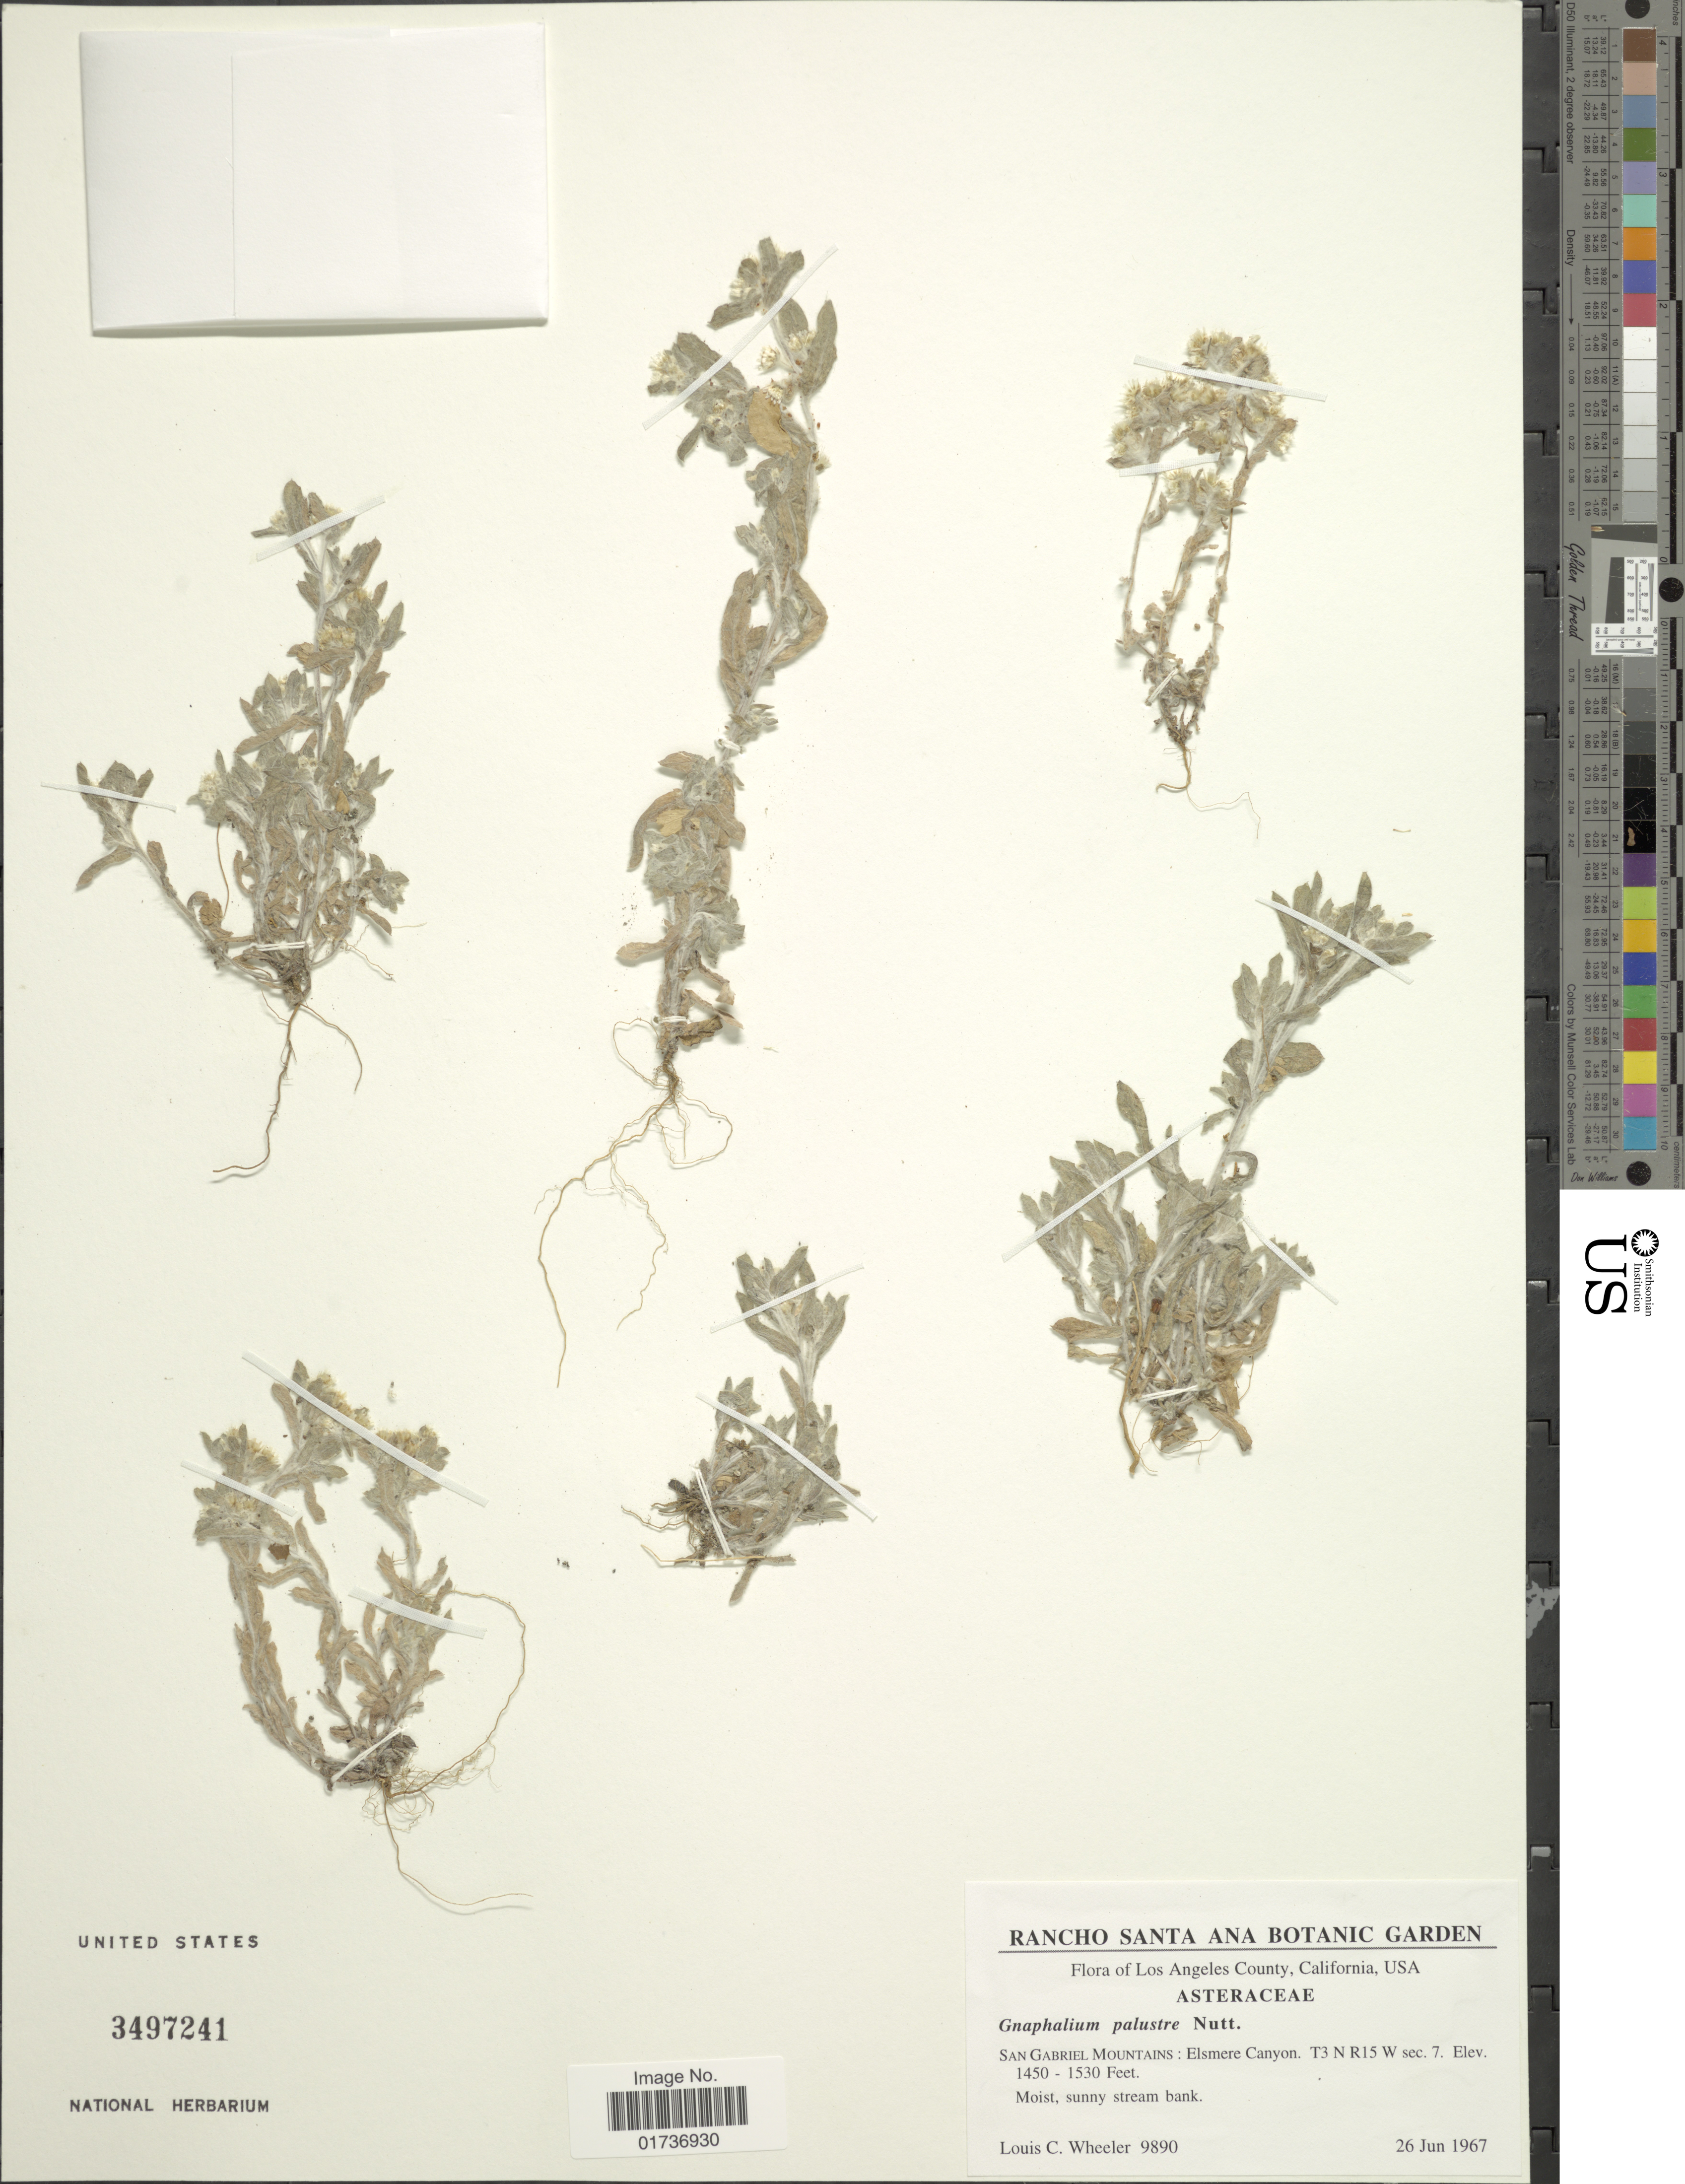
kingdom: Plantae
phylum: Tracheophyta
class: Magnoliopsida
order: Asterales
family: Asteraceae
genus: Gnaphalium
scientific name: Gnaphalium palustre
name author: Nutt.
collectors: L. C. Wheeler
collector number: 9890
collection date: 1967-06-26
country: United States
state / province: California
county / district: Los Angeles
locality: Los Angeles County, San Gabriel Mountains: Elsmere Canyon. T3 N R15 W sec 7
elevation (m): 442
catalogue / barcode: US 3497241